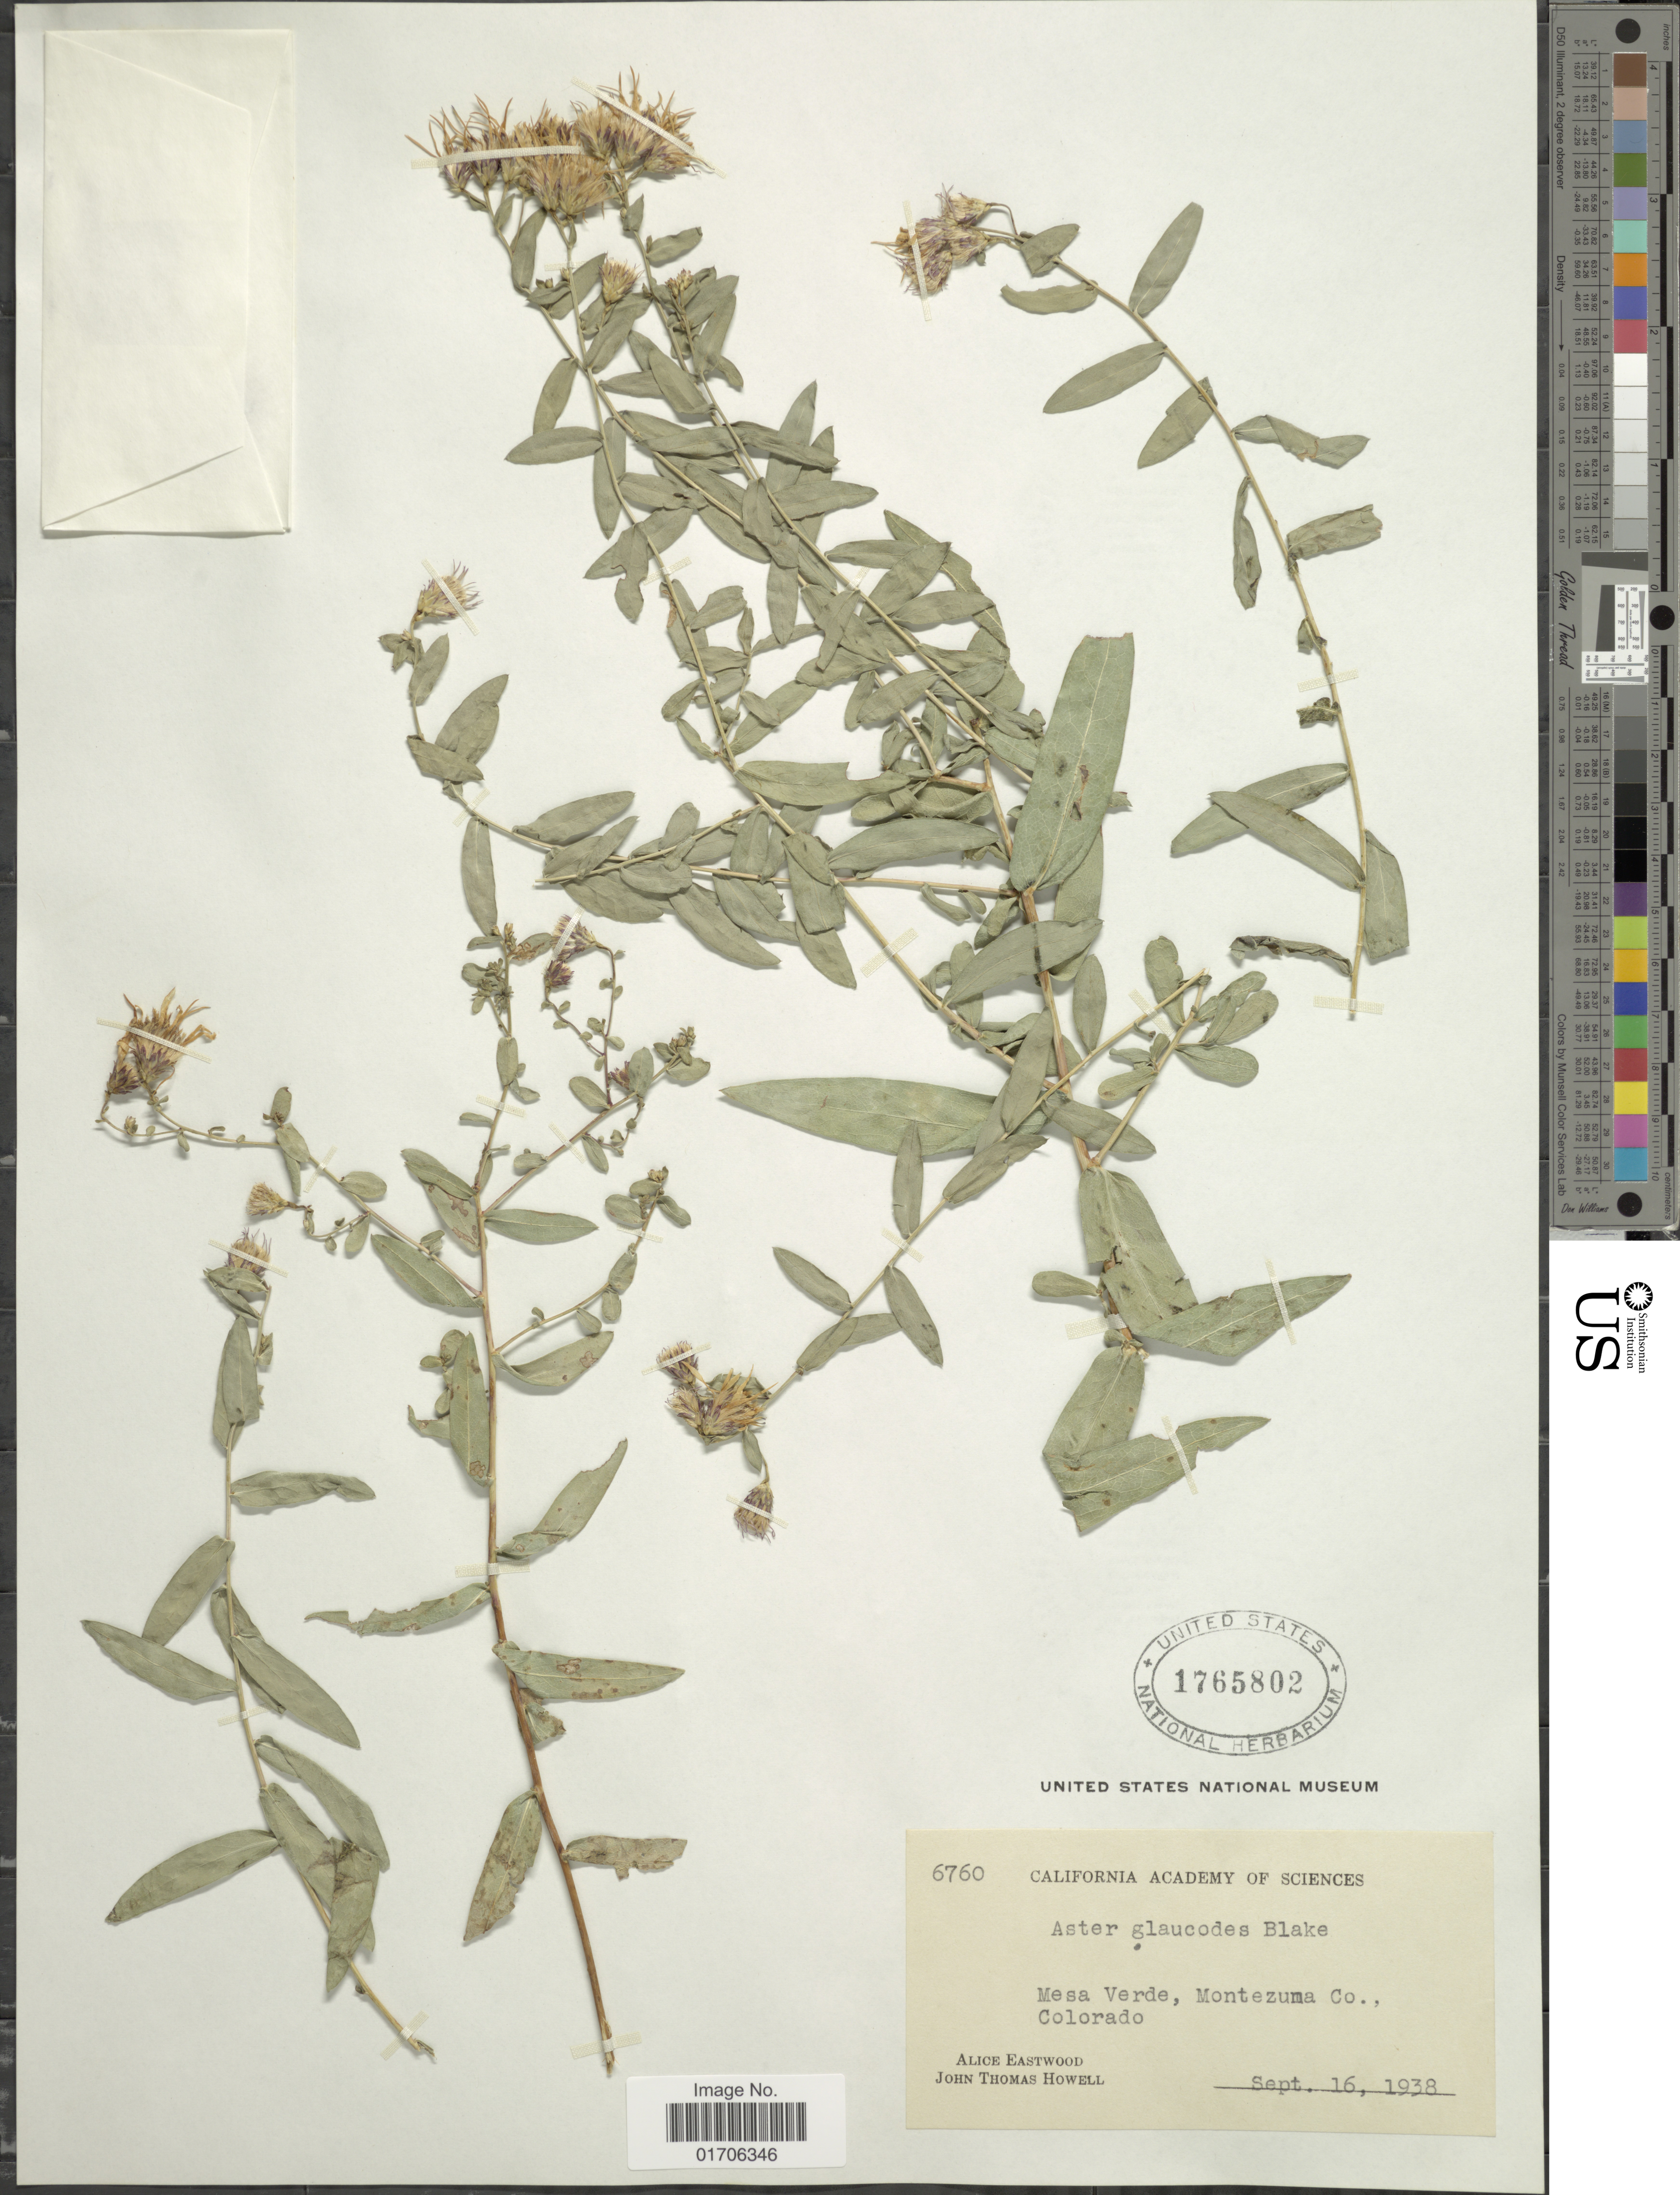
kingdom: Plantae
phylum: Tracheophyta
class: Magnoliopsida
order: Asterales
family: Asteraceae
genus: Eurybia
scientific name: Eurybia glauca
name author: (Nutt.) G.L. Nesom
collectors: A. Eastwood & J. T. Howell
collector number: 6760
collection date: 1938-09-16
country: United States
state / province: Colorado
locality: Mesa Verde, Montezuma Co., Colorado.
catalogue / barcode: US 1765802